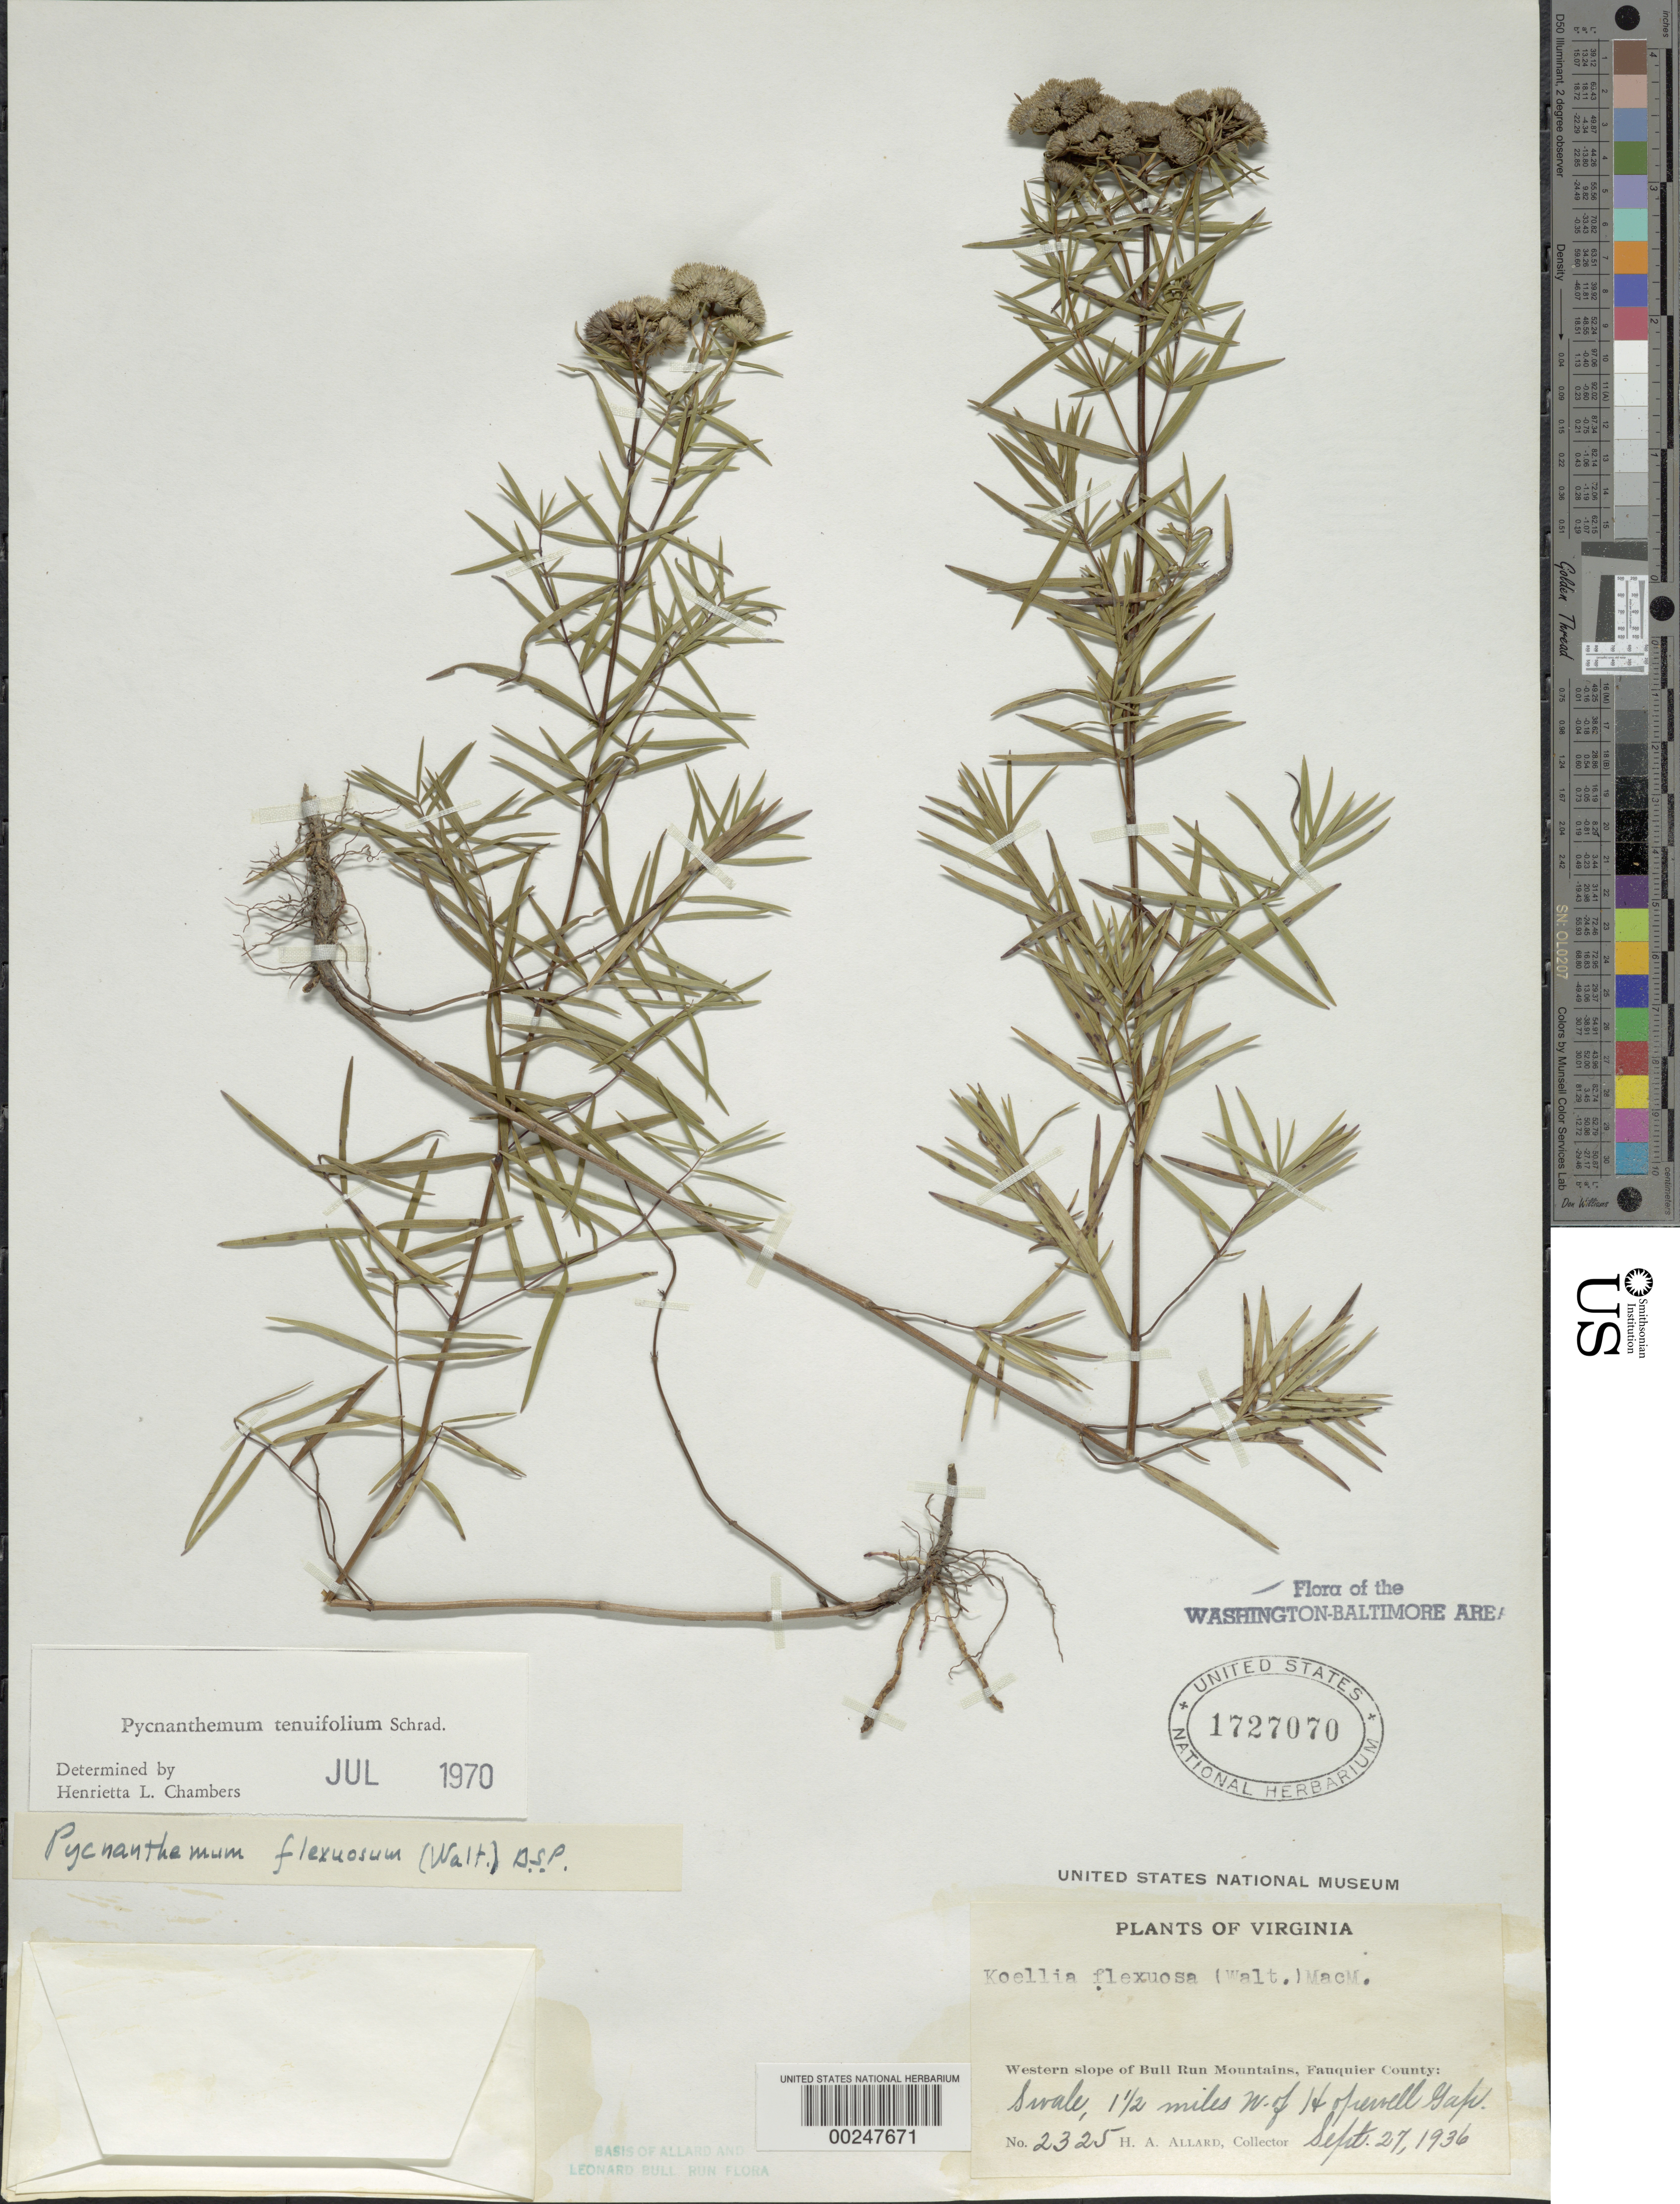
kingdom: Plantae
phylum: Tracheophyta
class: Magnoliopsida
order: Lamiales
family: Lamiaceae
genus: Pycnanthemum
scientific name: Pycnanthemum tenuifolium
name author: Schrad.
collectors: H. A. Allard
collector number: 2325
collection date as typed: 27 Sep 1936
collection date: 1936-09-27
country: United States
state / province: Virginia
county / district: Fauquier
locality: W of Hopewell Gap, western slope of Bull Run Mts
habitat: Swale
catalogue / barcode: US 1727070